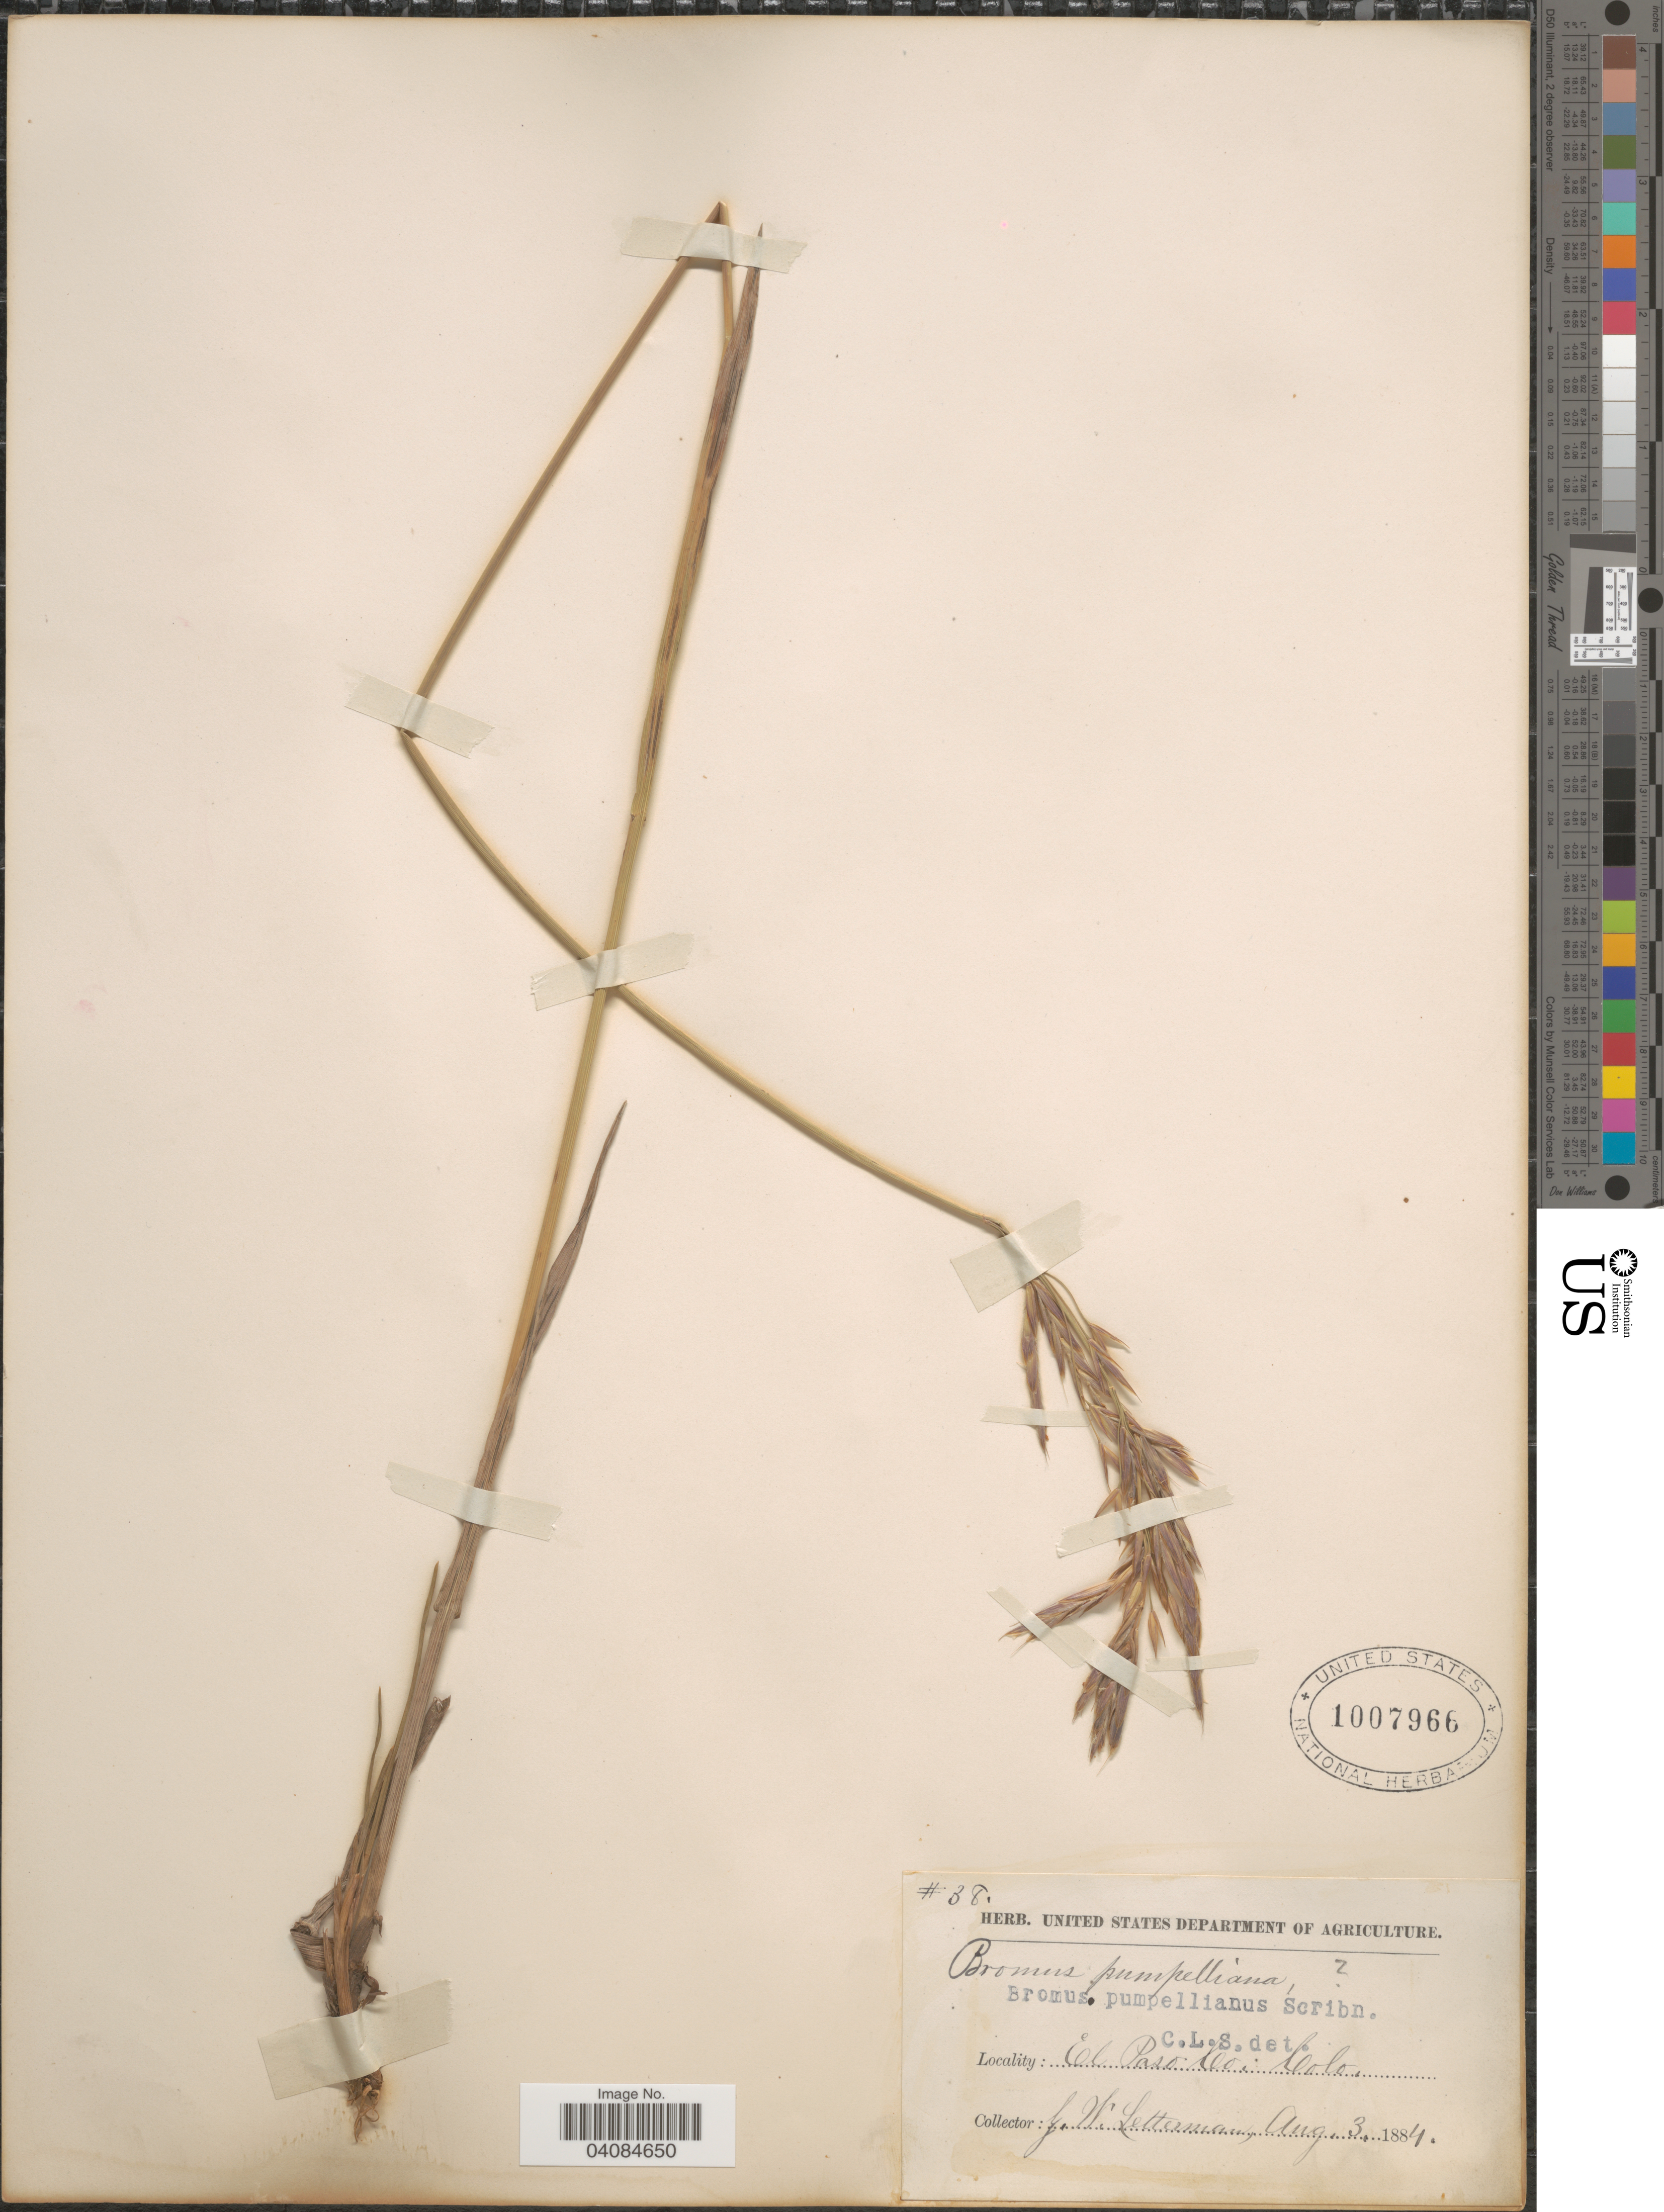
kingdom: Plantae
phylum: Tracheophyta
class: Liliopsida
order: Poales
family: Poaceae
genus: Bromus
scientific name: Bromus pumpellianus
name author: Scribn.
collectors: G. W. Letterman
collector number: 38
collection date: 1884-08-03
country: United States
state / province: Colorado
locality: El Paso Co.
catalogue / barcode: US 1007966